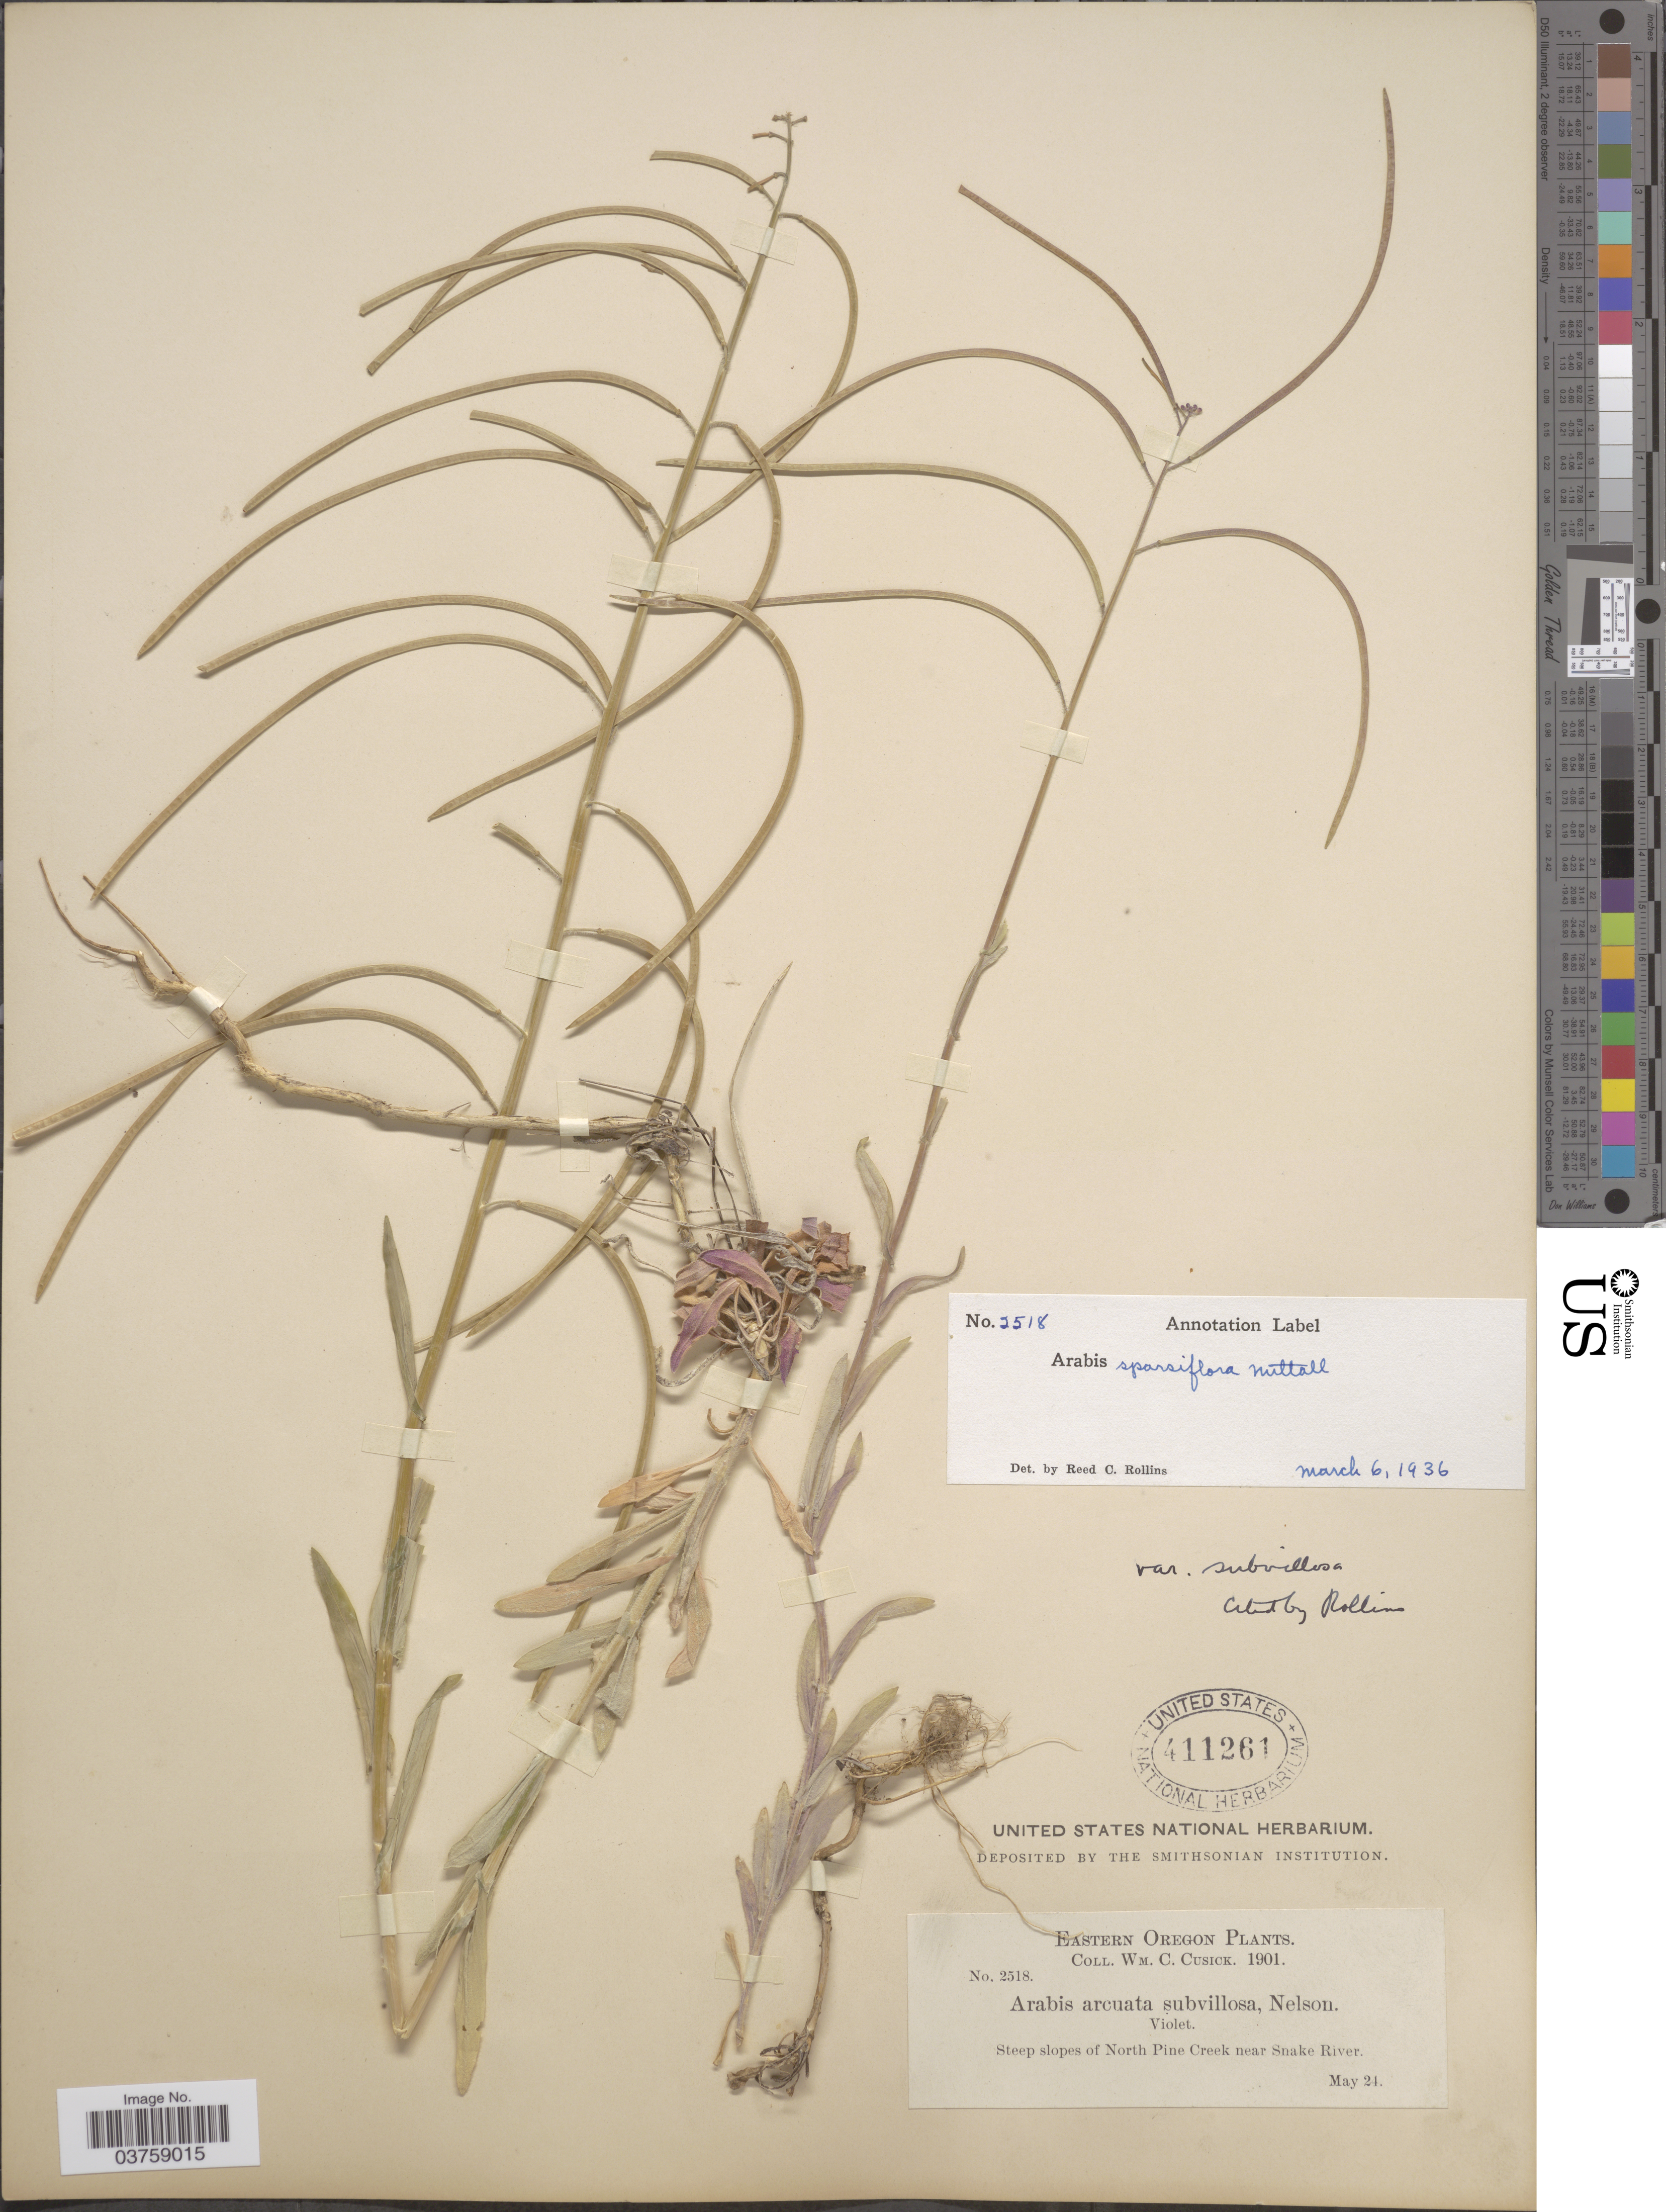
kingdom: Plantae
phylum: Tracheophyta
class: Magnoliopsida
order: Brassicales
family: Brassicaceae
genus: Arabis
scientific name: Arabis sparsiflora var. subvillosa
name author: (S. Watson) Rollins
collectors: W. C. Cusick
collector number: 2518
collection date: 1901-05-24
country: United States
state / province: Oregon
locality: Eastern Oregon. Steep slopes of North Pine Creek near Snake River.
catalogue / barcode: US 411261